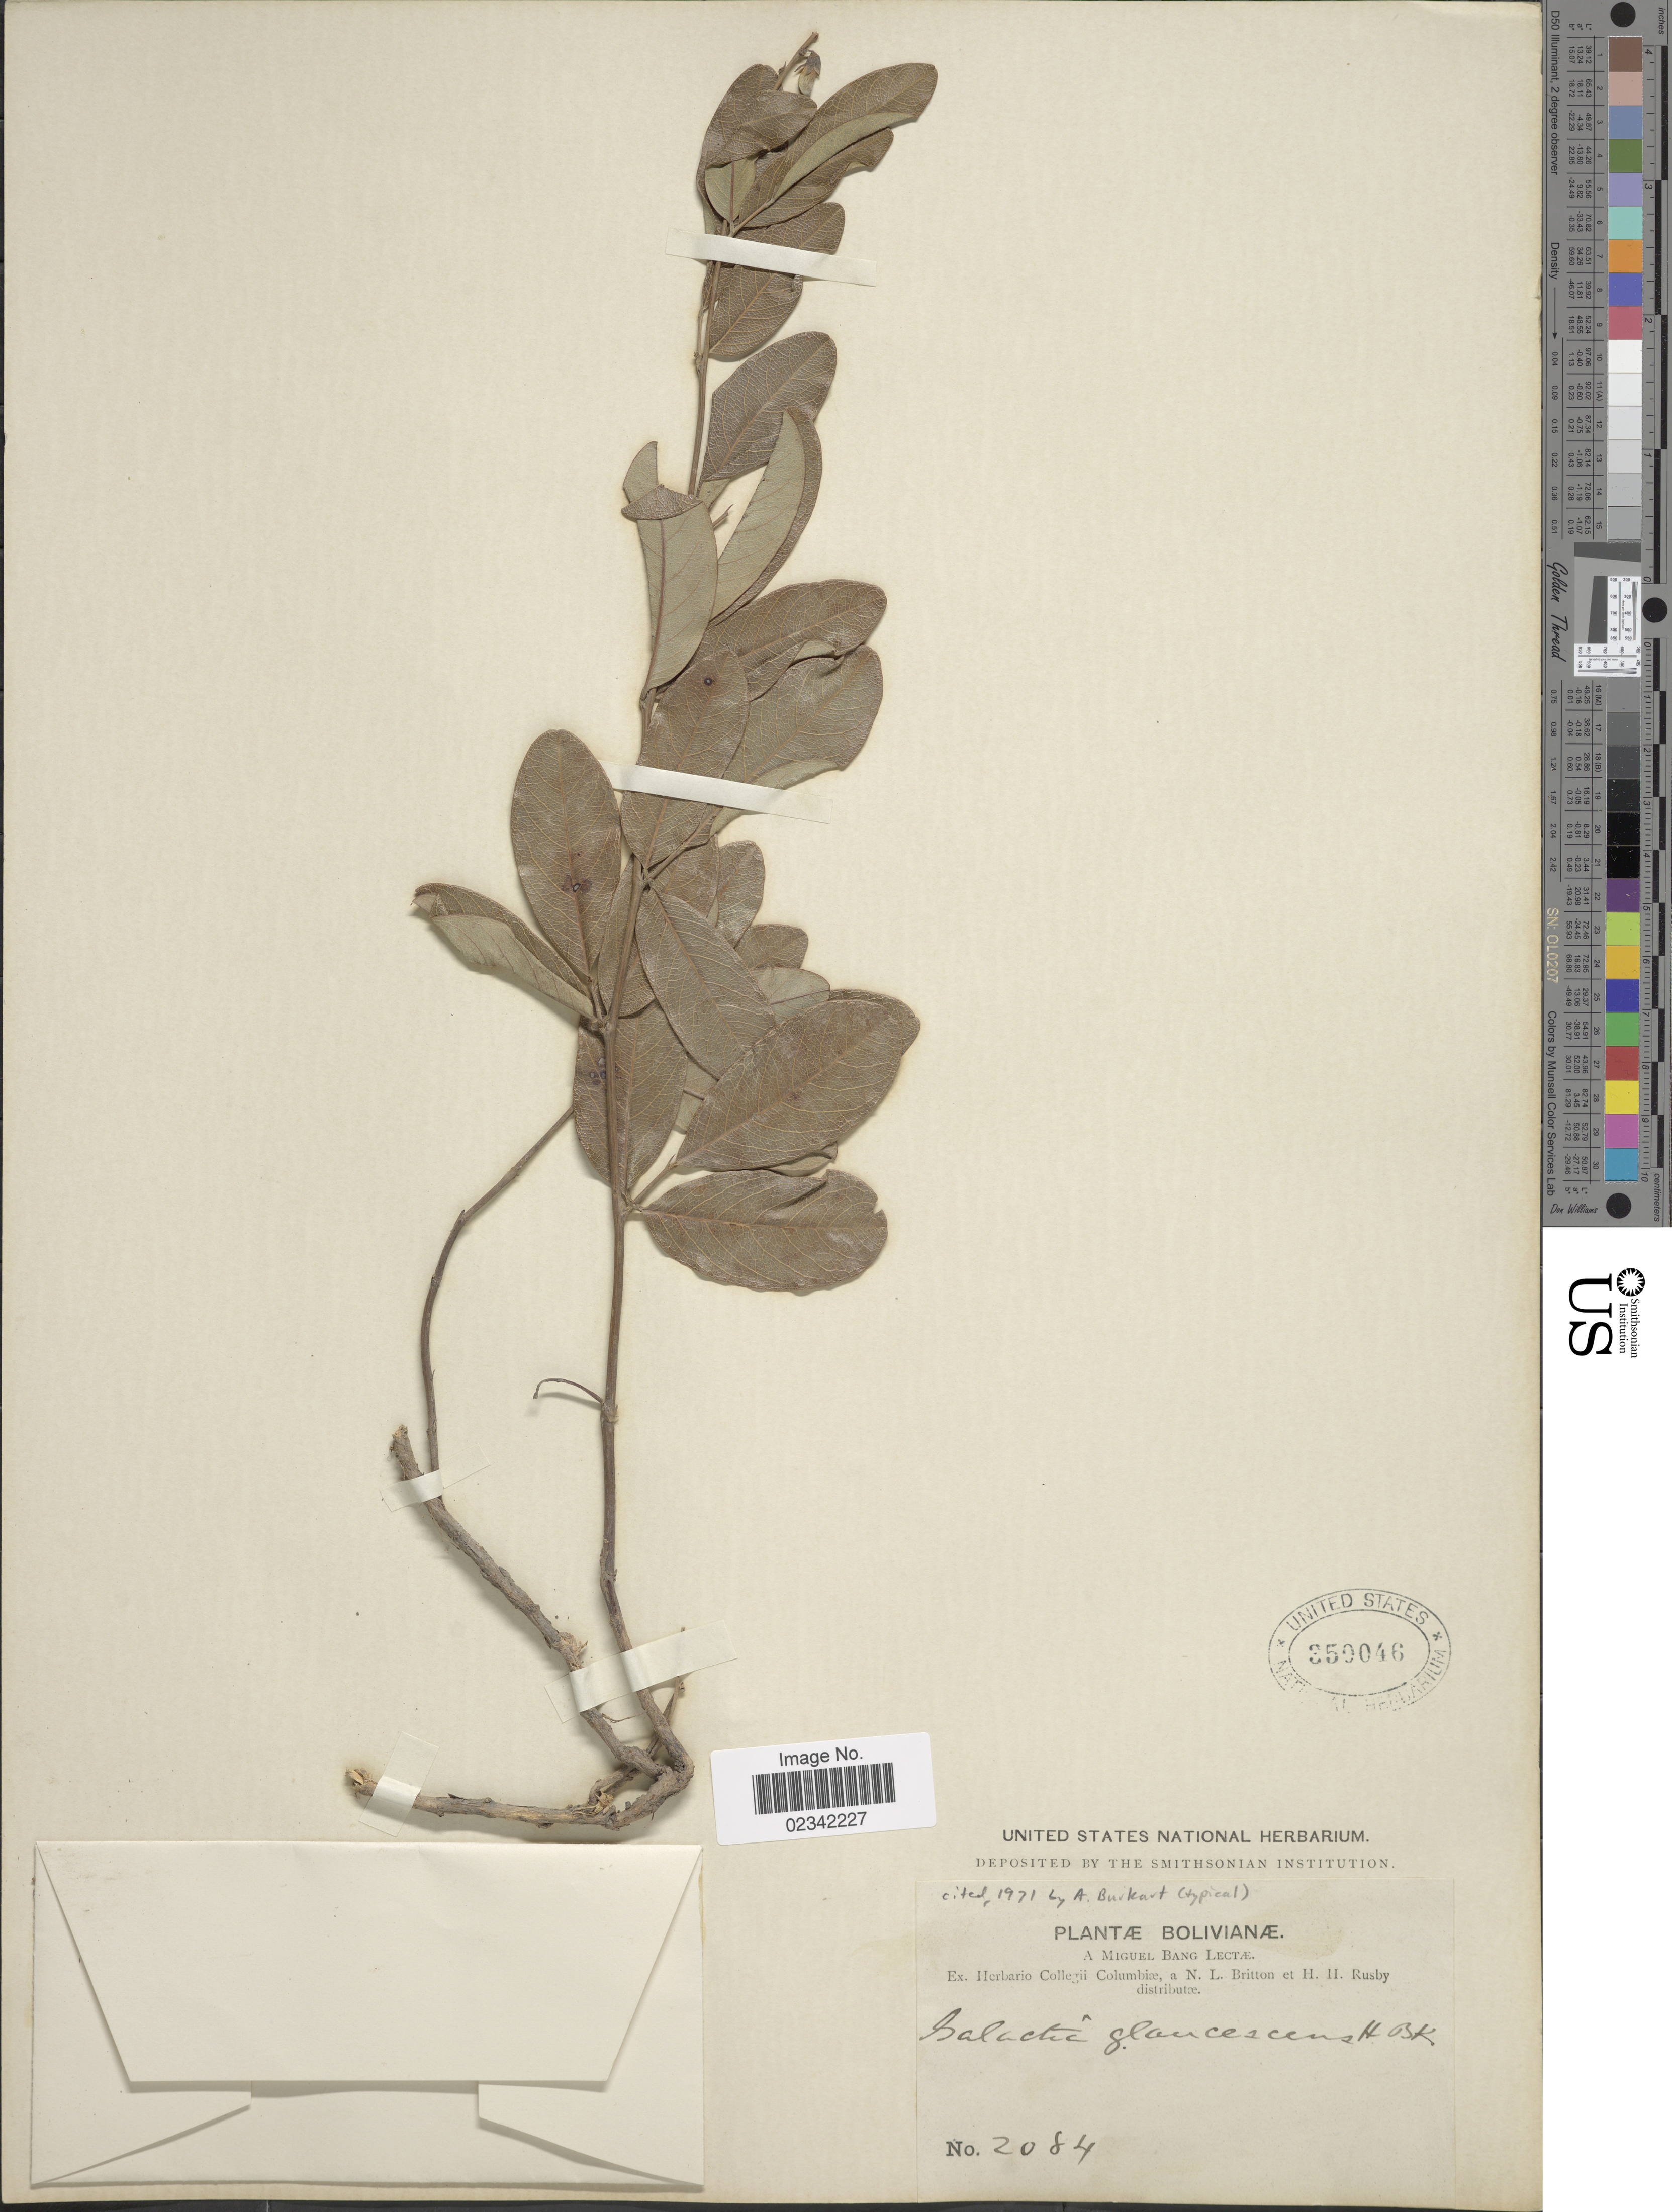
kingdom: Plantae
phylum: Tracheophyta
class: Magnoliopsida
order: Fabales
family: Fabaceae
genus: Galactia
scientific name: Galactia glaucescens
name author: Kunth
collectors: M. Bang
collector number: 2084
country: Bolivia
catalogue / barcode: US 350046